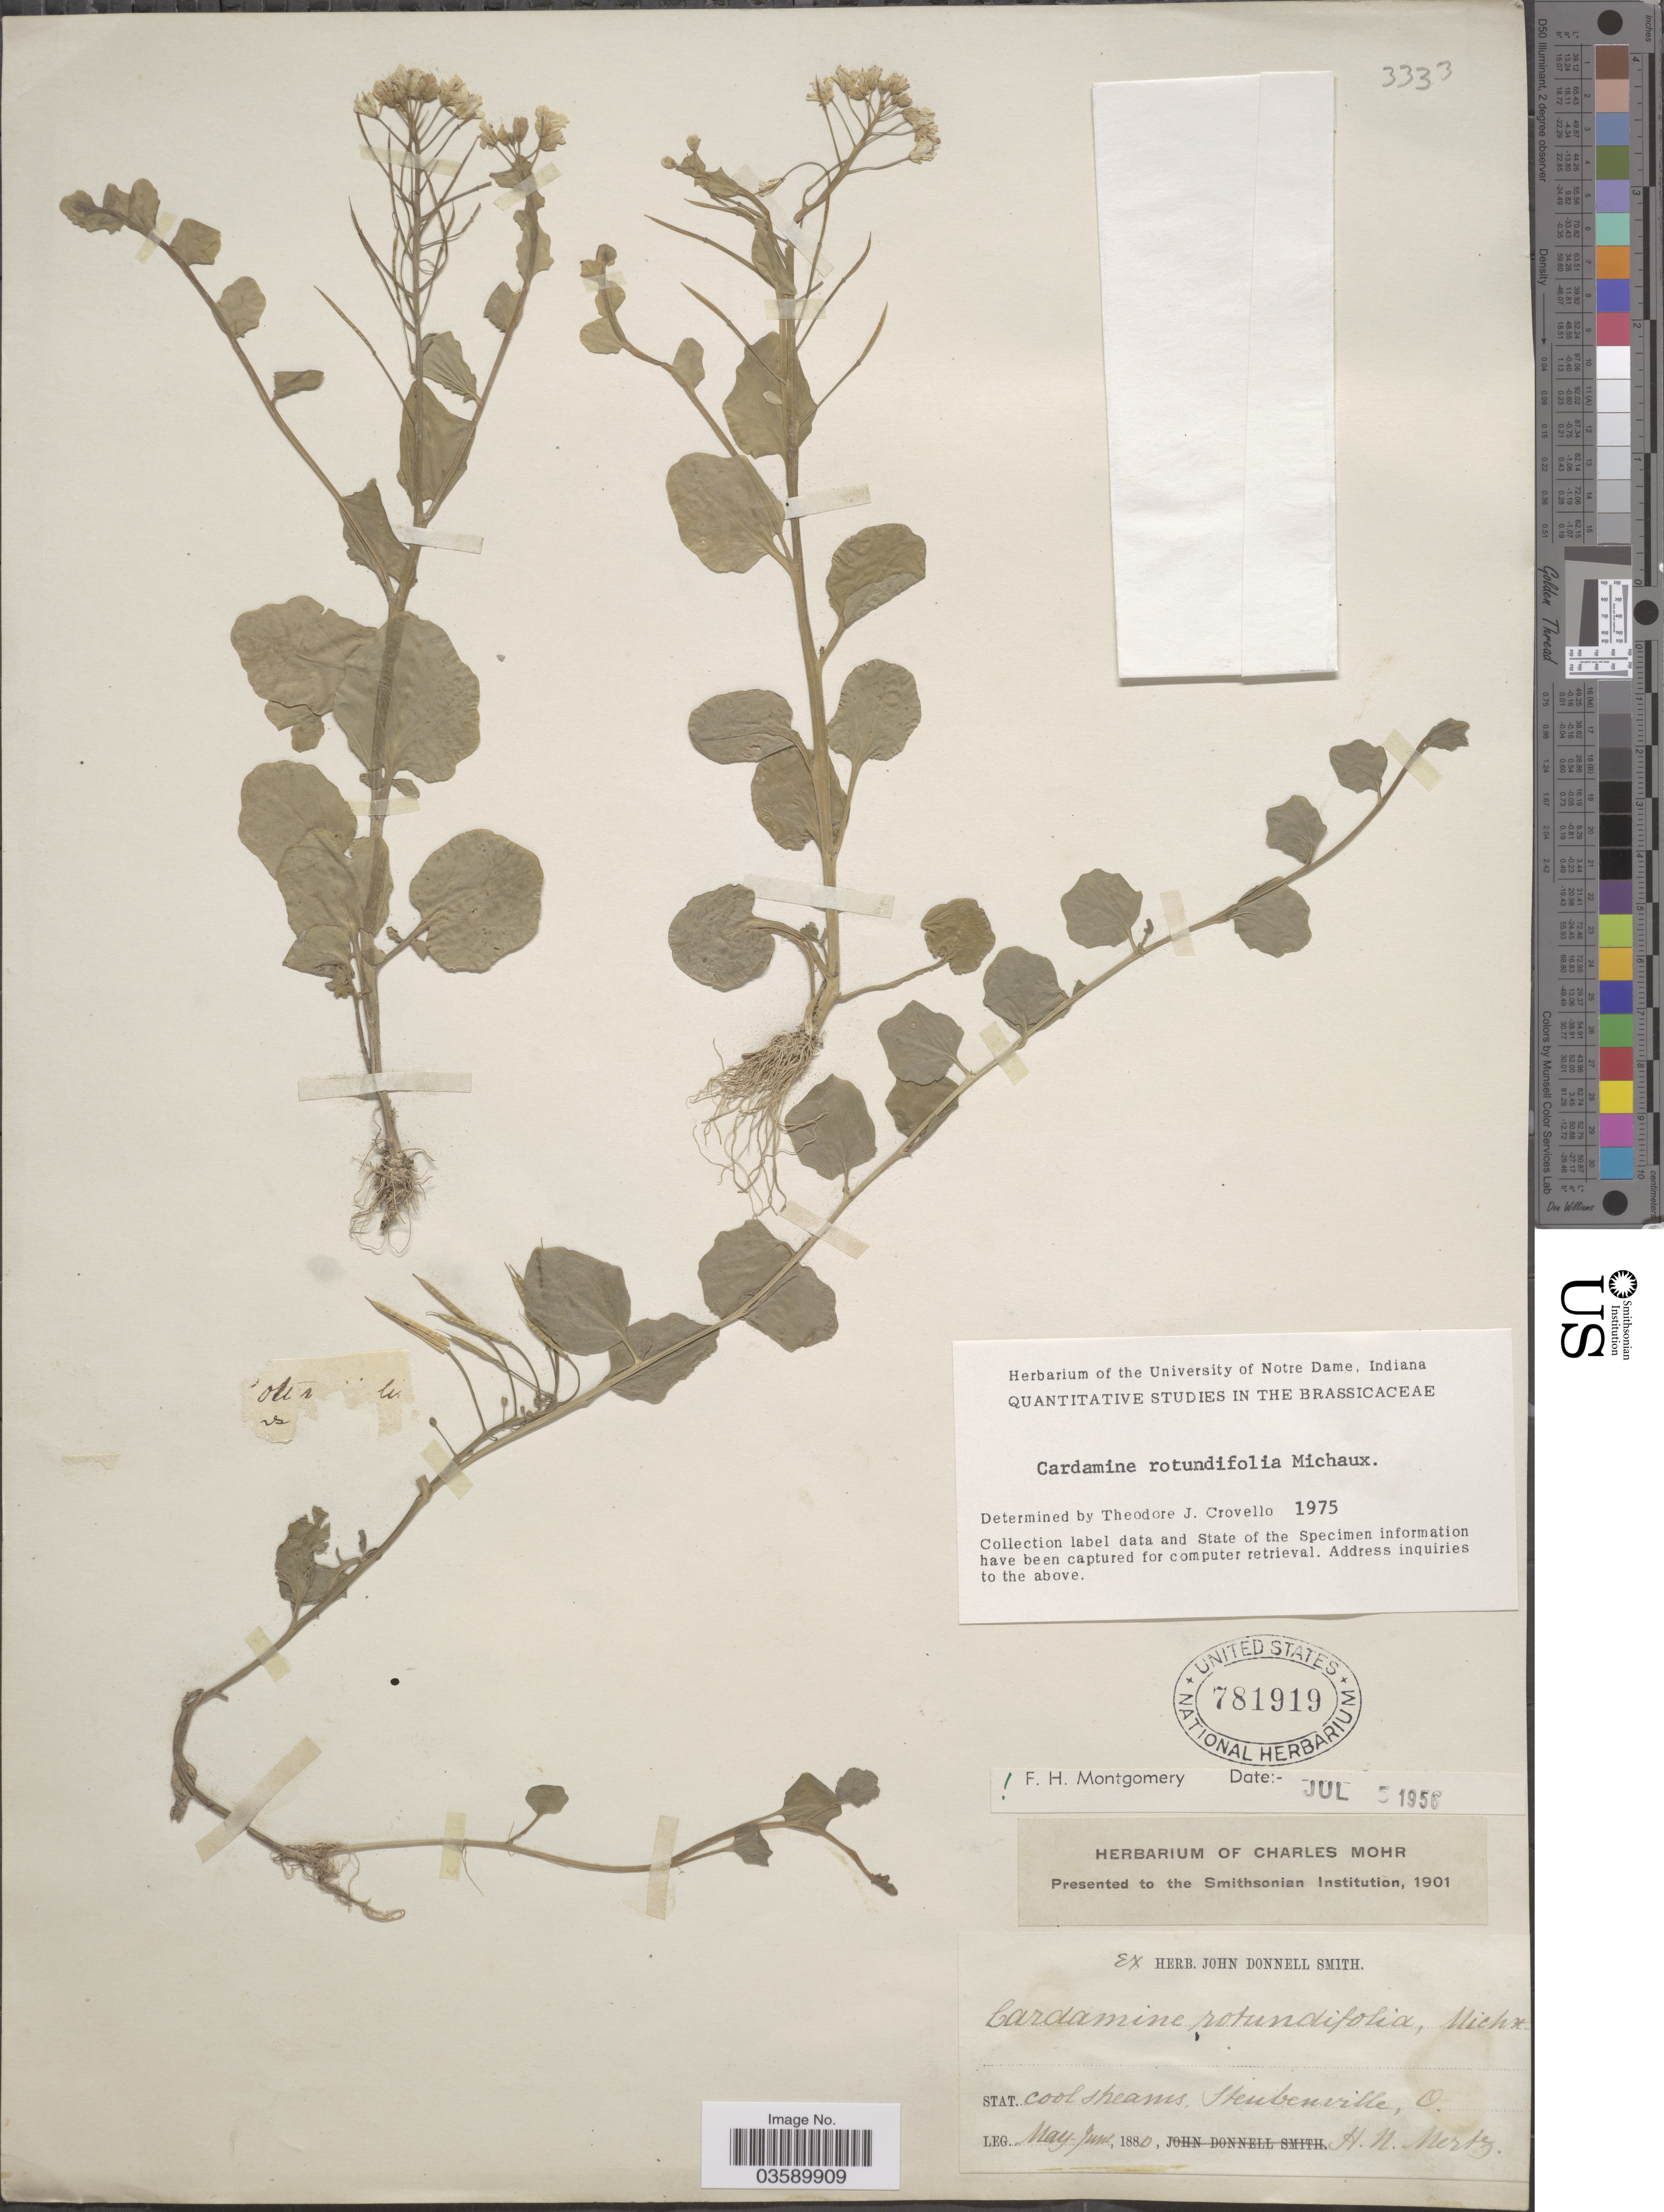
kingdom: Plantae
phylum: Tracheophyta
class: Magnoliopsida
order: Brassicales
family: Brassicaceae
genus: Cardamine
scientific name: Cardamine rotundifolia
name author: Michx.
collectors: H. Mertz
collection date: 1880-05/1880-06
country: United States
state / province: Ohio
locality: Stat. Cool Streams, Steubenville.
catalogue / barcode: US 781919